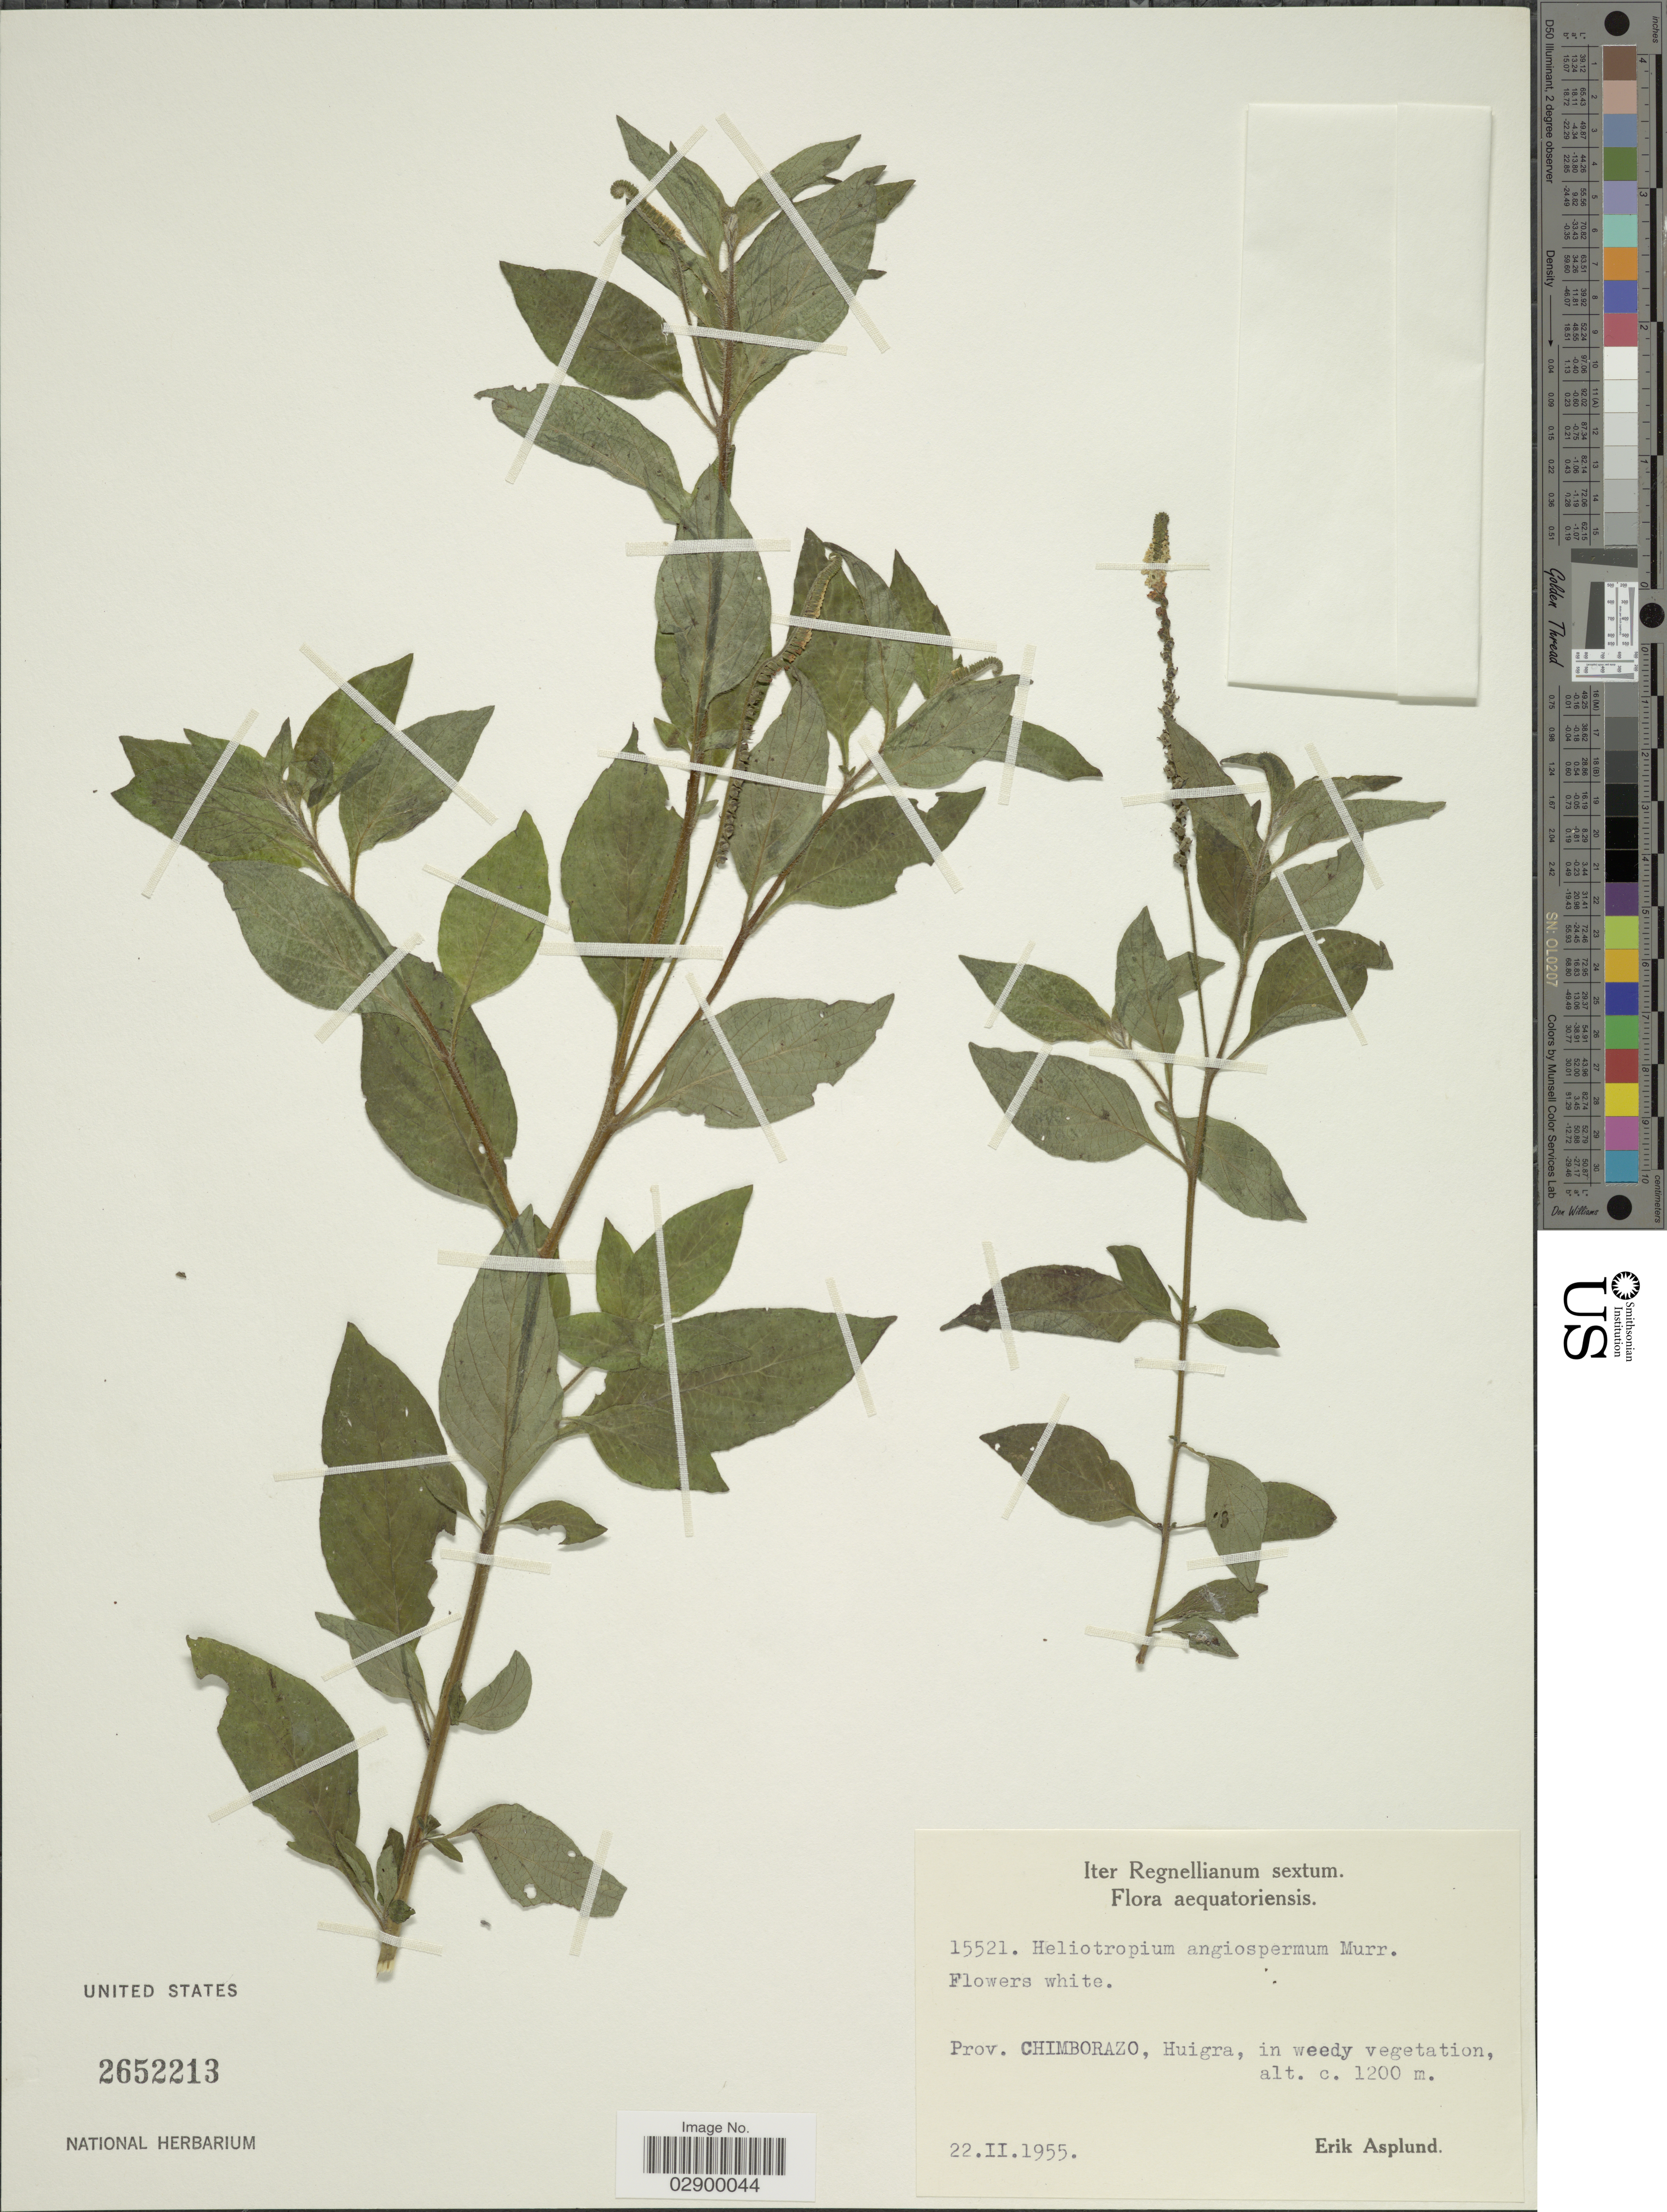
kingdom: Plantae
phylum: Tracheophyta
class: Magnoliopsida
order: Boraginales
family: Heliotropiaceae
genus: Heliotropium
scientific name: Heliotropium angiospermum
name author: Murray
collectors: E. Asplund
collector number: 15521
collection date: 1955-02-22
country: Ecuador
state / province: Chimborazo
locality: Huigra.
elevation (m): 1200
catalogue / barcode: US 2652213